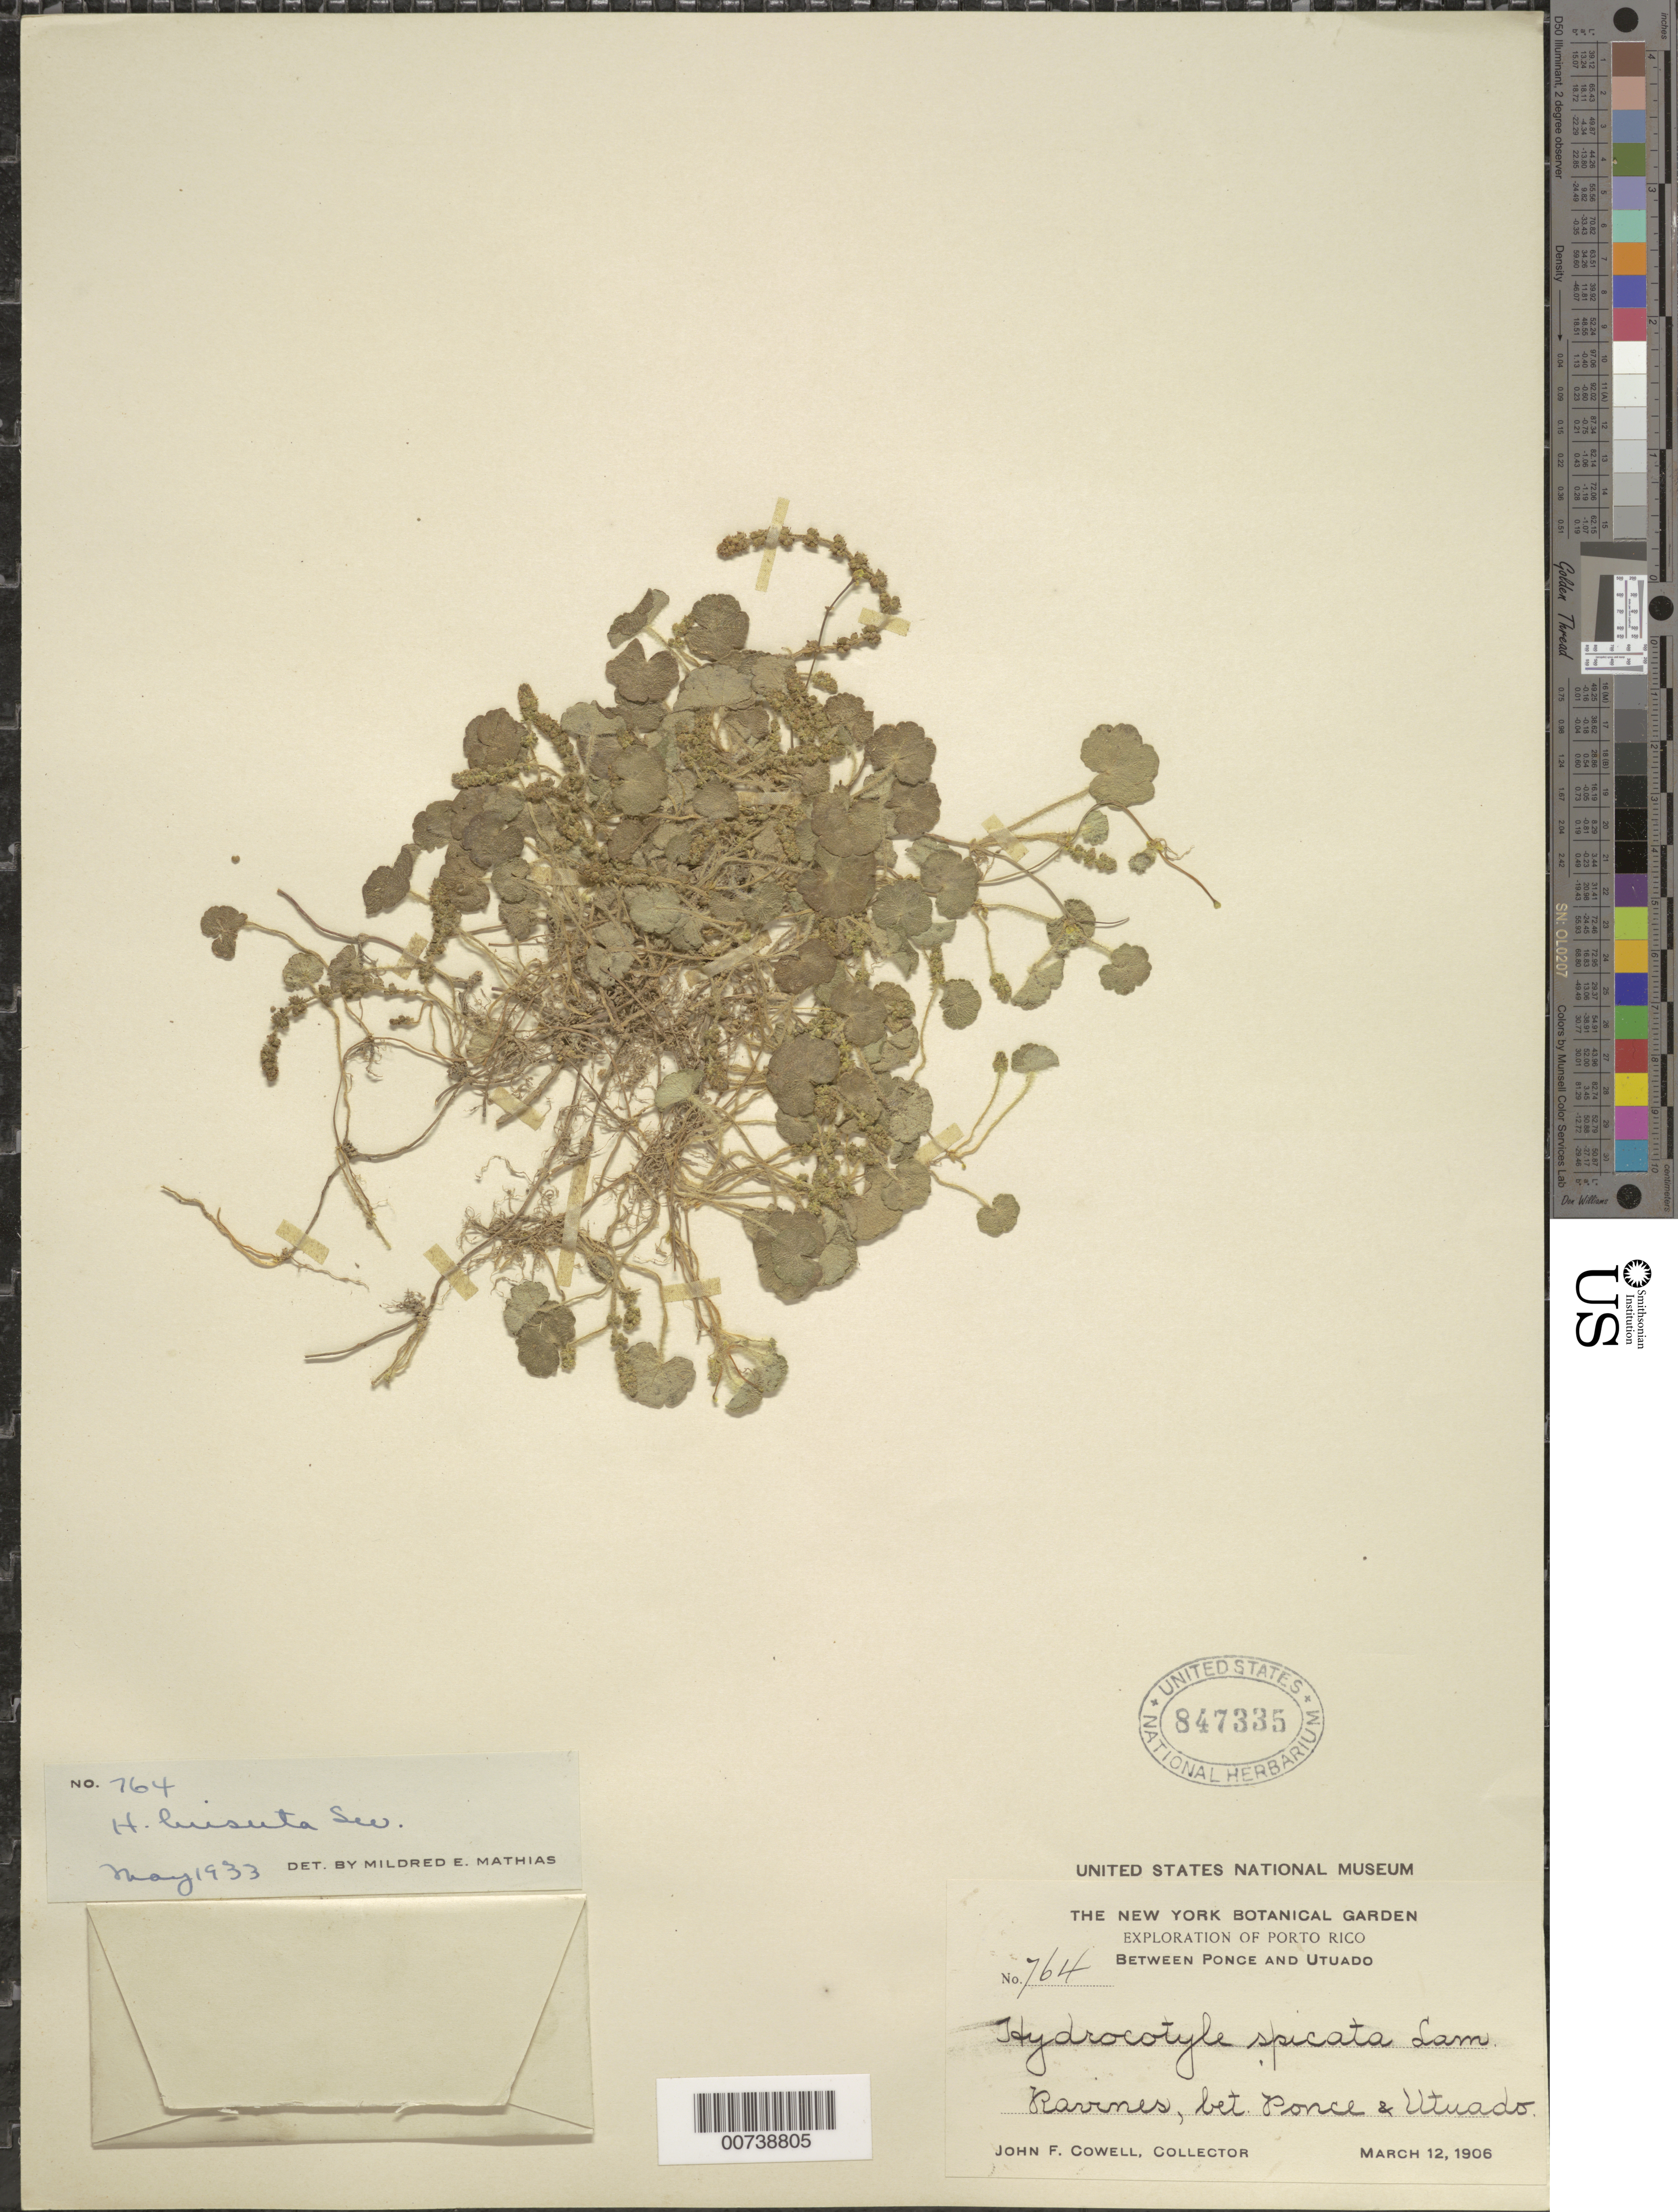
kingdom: Plantae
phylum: Tracheophyta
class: Magnoliopsida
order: Apiales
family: Araliaceae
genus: Hydrocotyle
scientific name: Hydrocotyle hirsuta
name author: Sw.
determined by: Mathias, M. E.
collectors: J. F. Cowell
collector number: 764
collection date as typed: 12 Mar 1906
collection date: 1906-03-12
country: Puerto Rico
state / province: Utuado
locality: Between Ponce and Utuado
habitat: Ravines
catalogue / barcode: US 847335